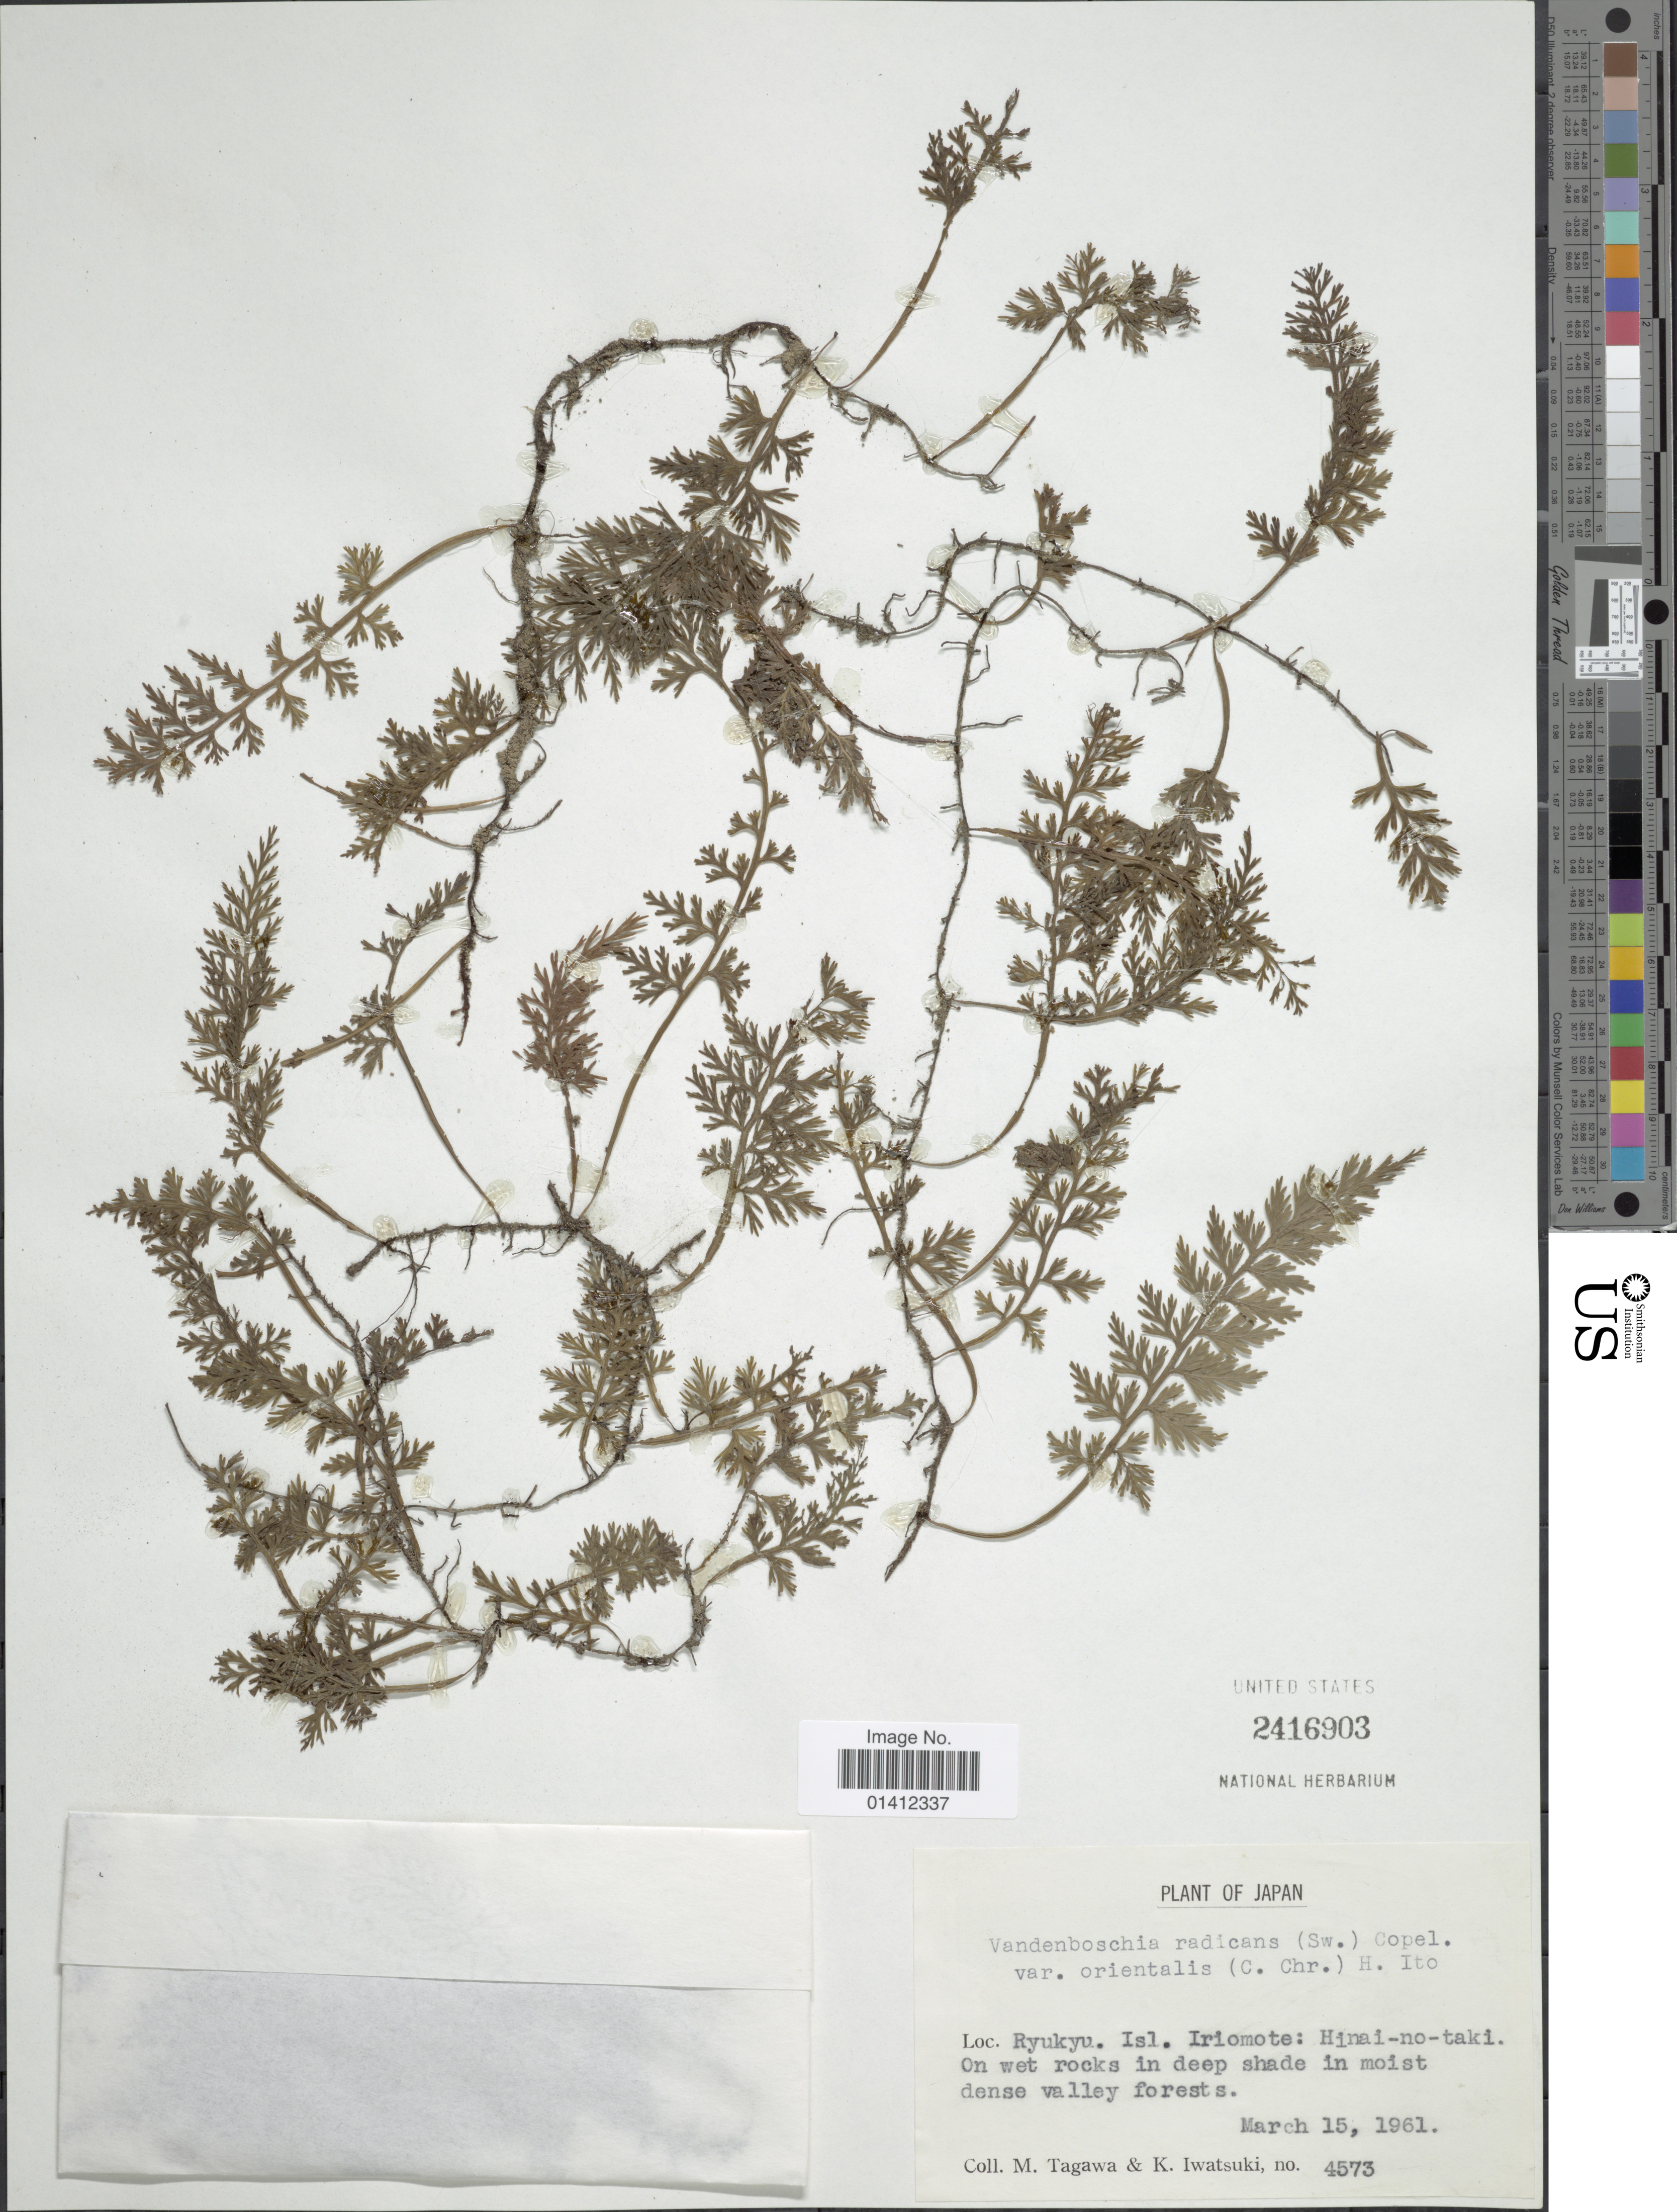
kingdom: Plantae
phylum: Tracheophyta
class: Polypodiopsida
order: Hymenophyllales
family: Hymenophyllaceae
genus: Vandenboschia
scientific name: Vandenboschia radicans var. orientalis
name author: (C. Chr.) H. Itô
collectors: M. Tagawa & K. Iwatsuki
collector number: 4573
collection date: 1961-03-15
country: Japan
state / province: Okinawa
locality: Ryukyu Isl. Iriomote: Hinai-no-taki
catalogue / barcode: US 2416903